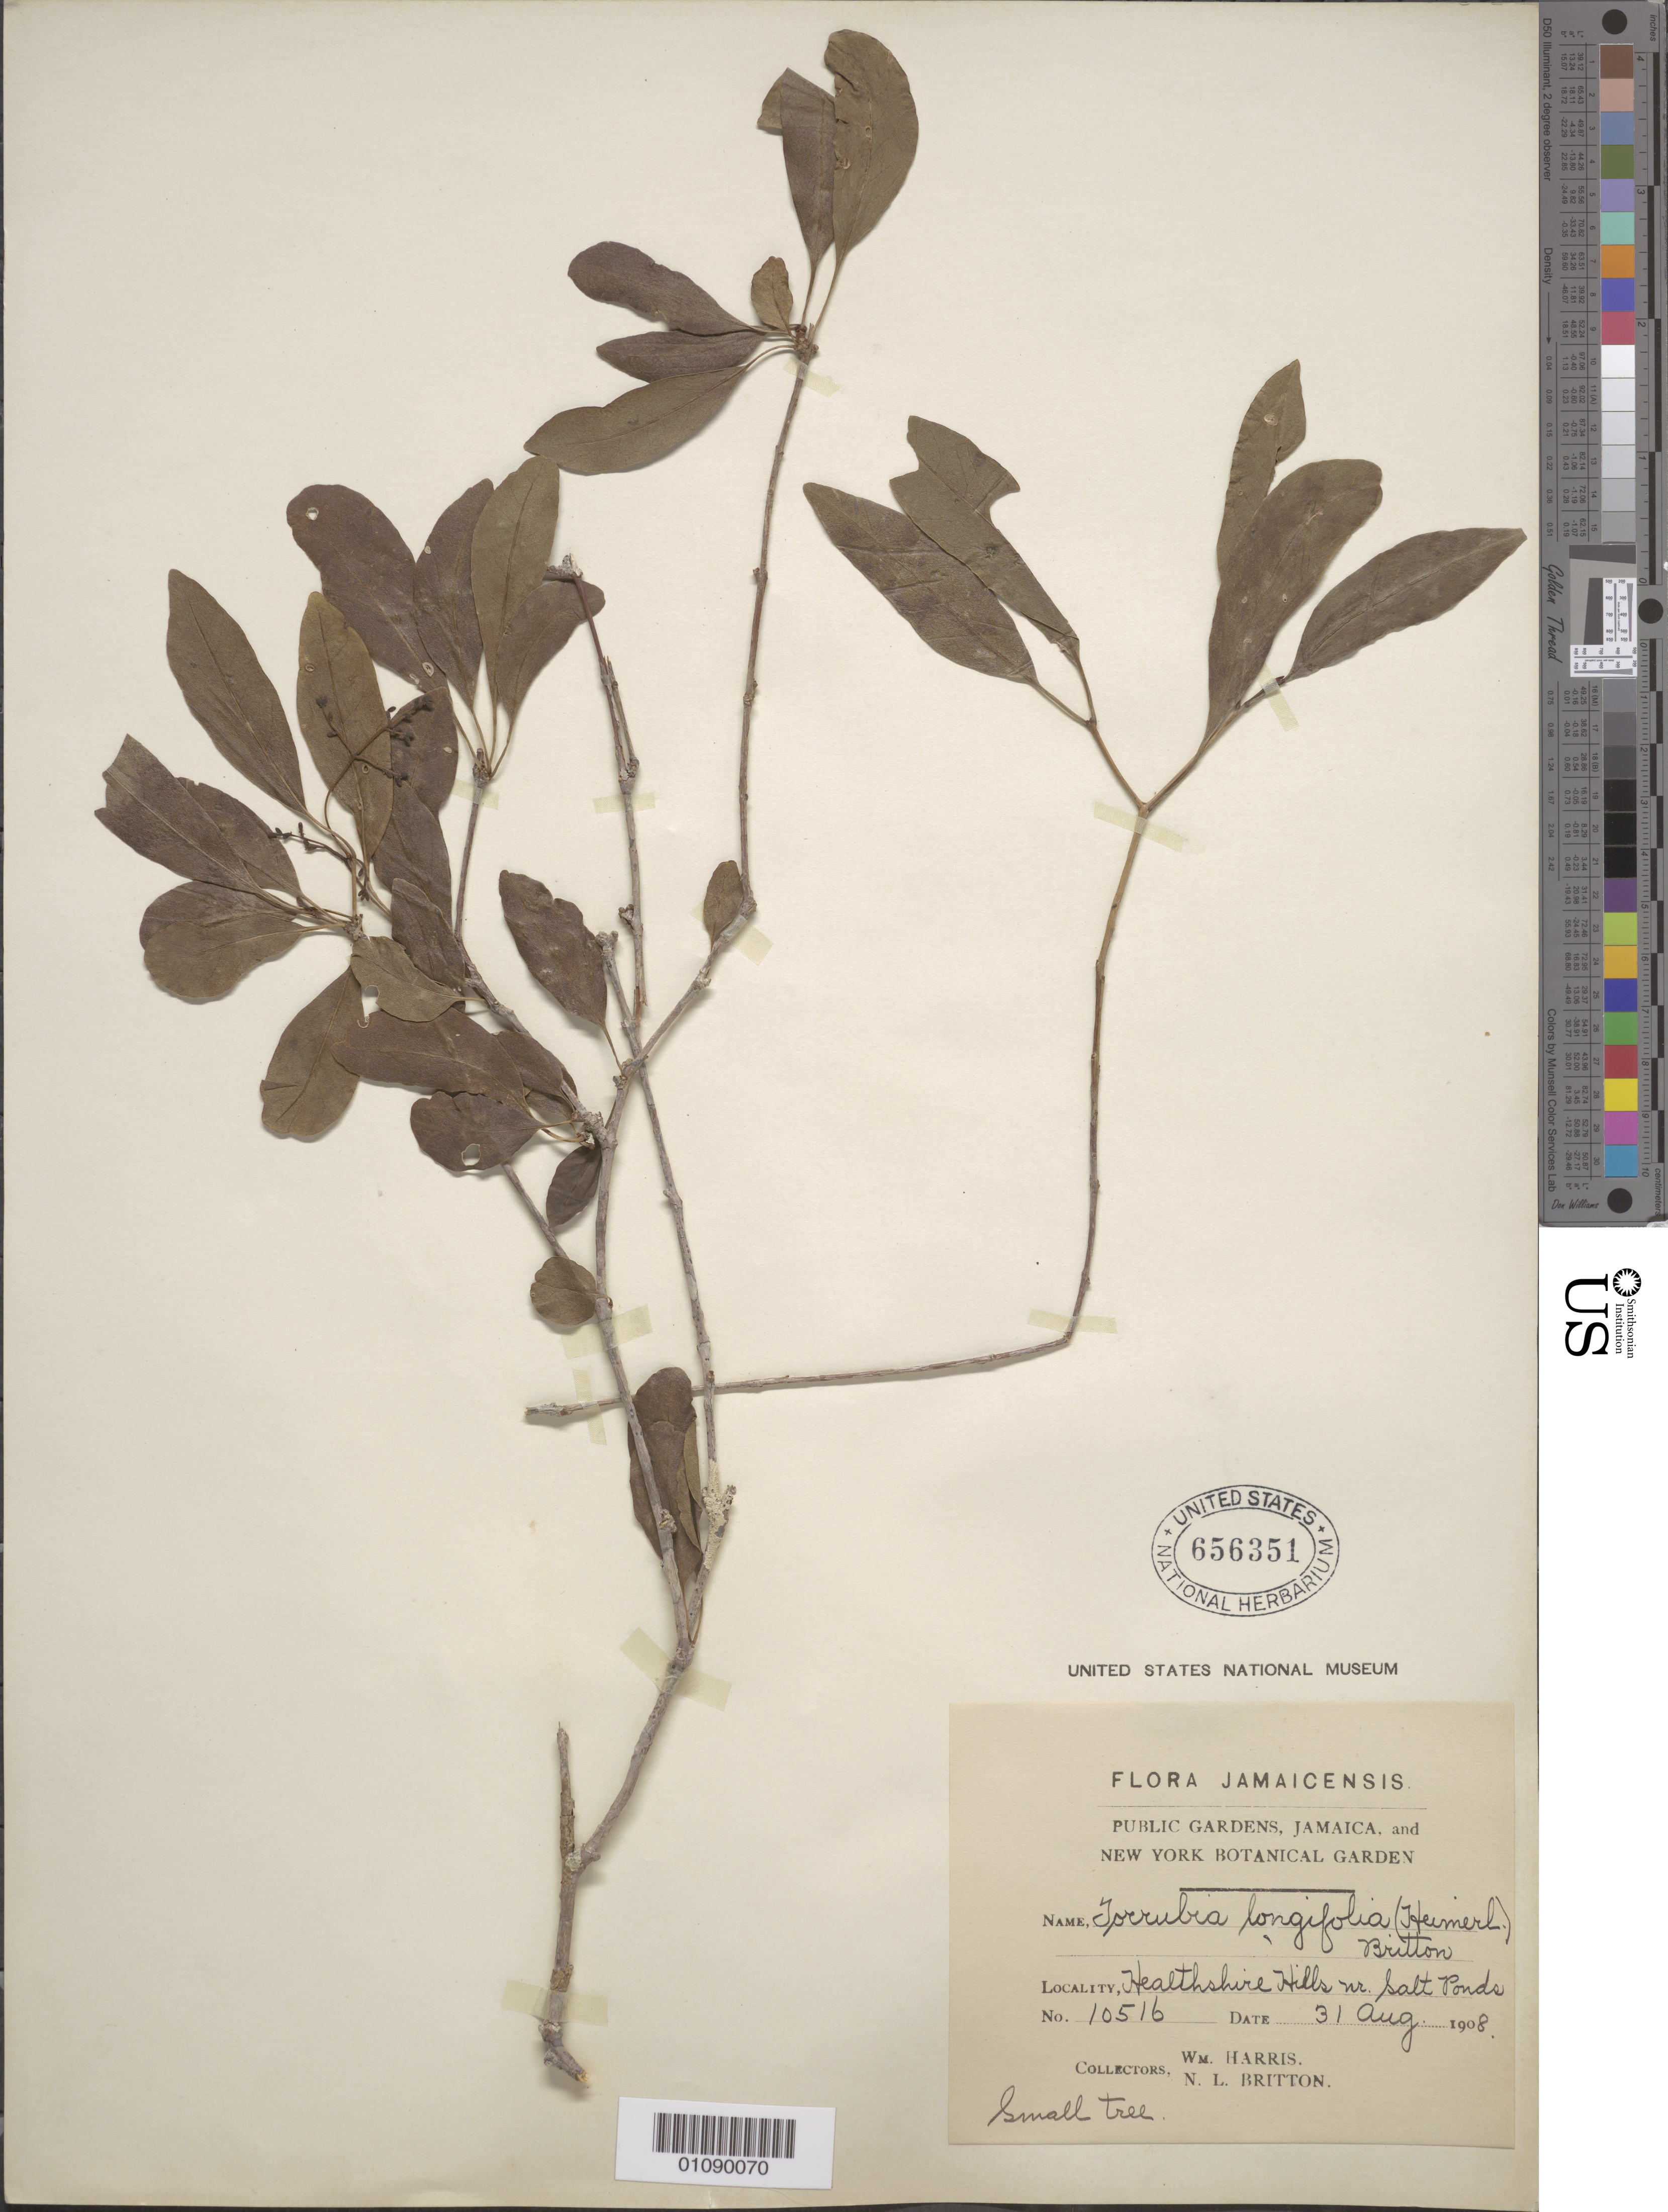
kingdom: Plantae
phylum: Tracheophyta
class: Magnoliopsida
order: Caryophyllales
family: Nyctaginaceae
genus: Guapira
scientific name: Guapira discolor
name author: (Spreng.) Little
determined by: Strong, Mark T., (BOT), Smithsonian Institution - National Museum of Natural History (UNITED STATES)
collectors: W. Harris & N. Britton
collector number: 10516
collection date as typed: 31 Aug 1908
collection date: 1908-08-31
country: Jamaica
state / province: Saint Catherine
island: Jamaica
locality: Healthshire HIllls nr. Salt Ponds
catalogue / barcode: US 656351